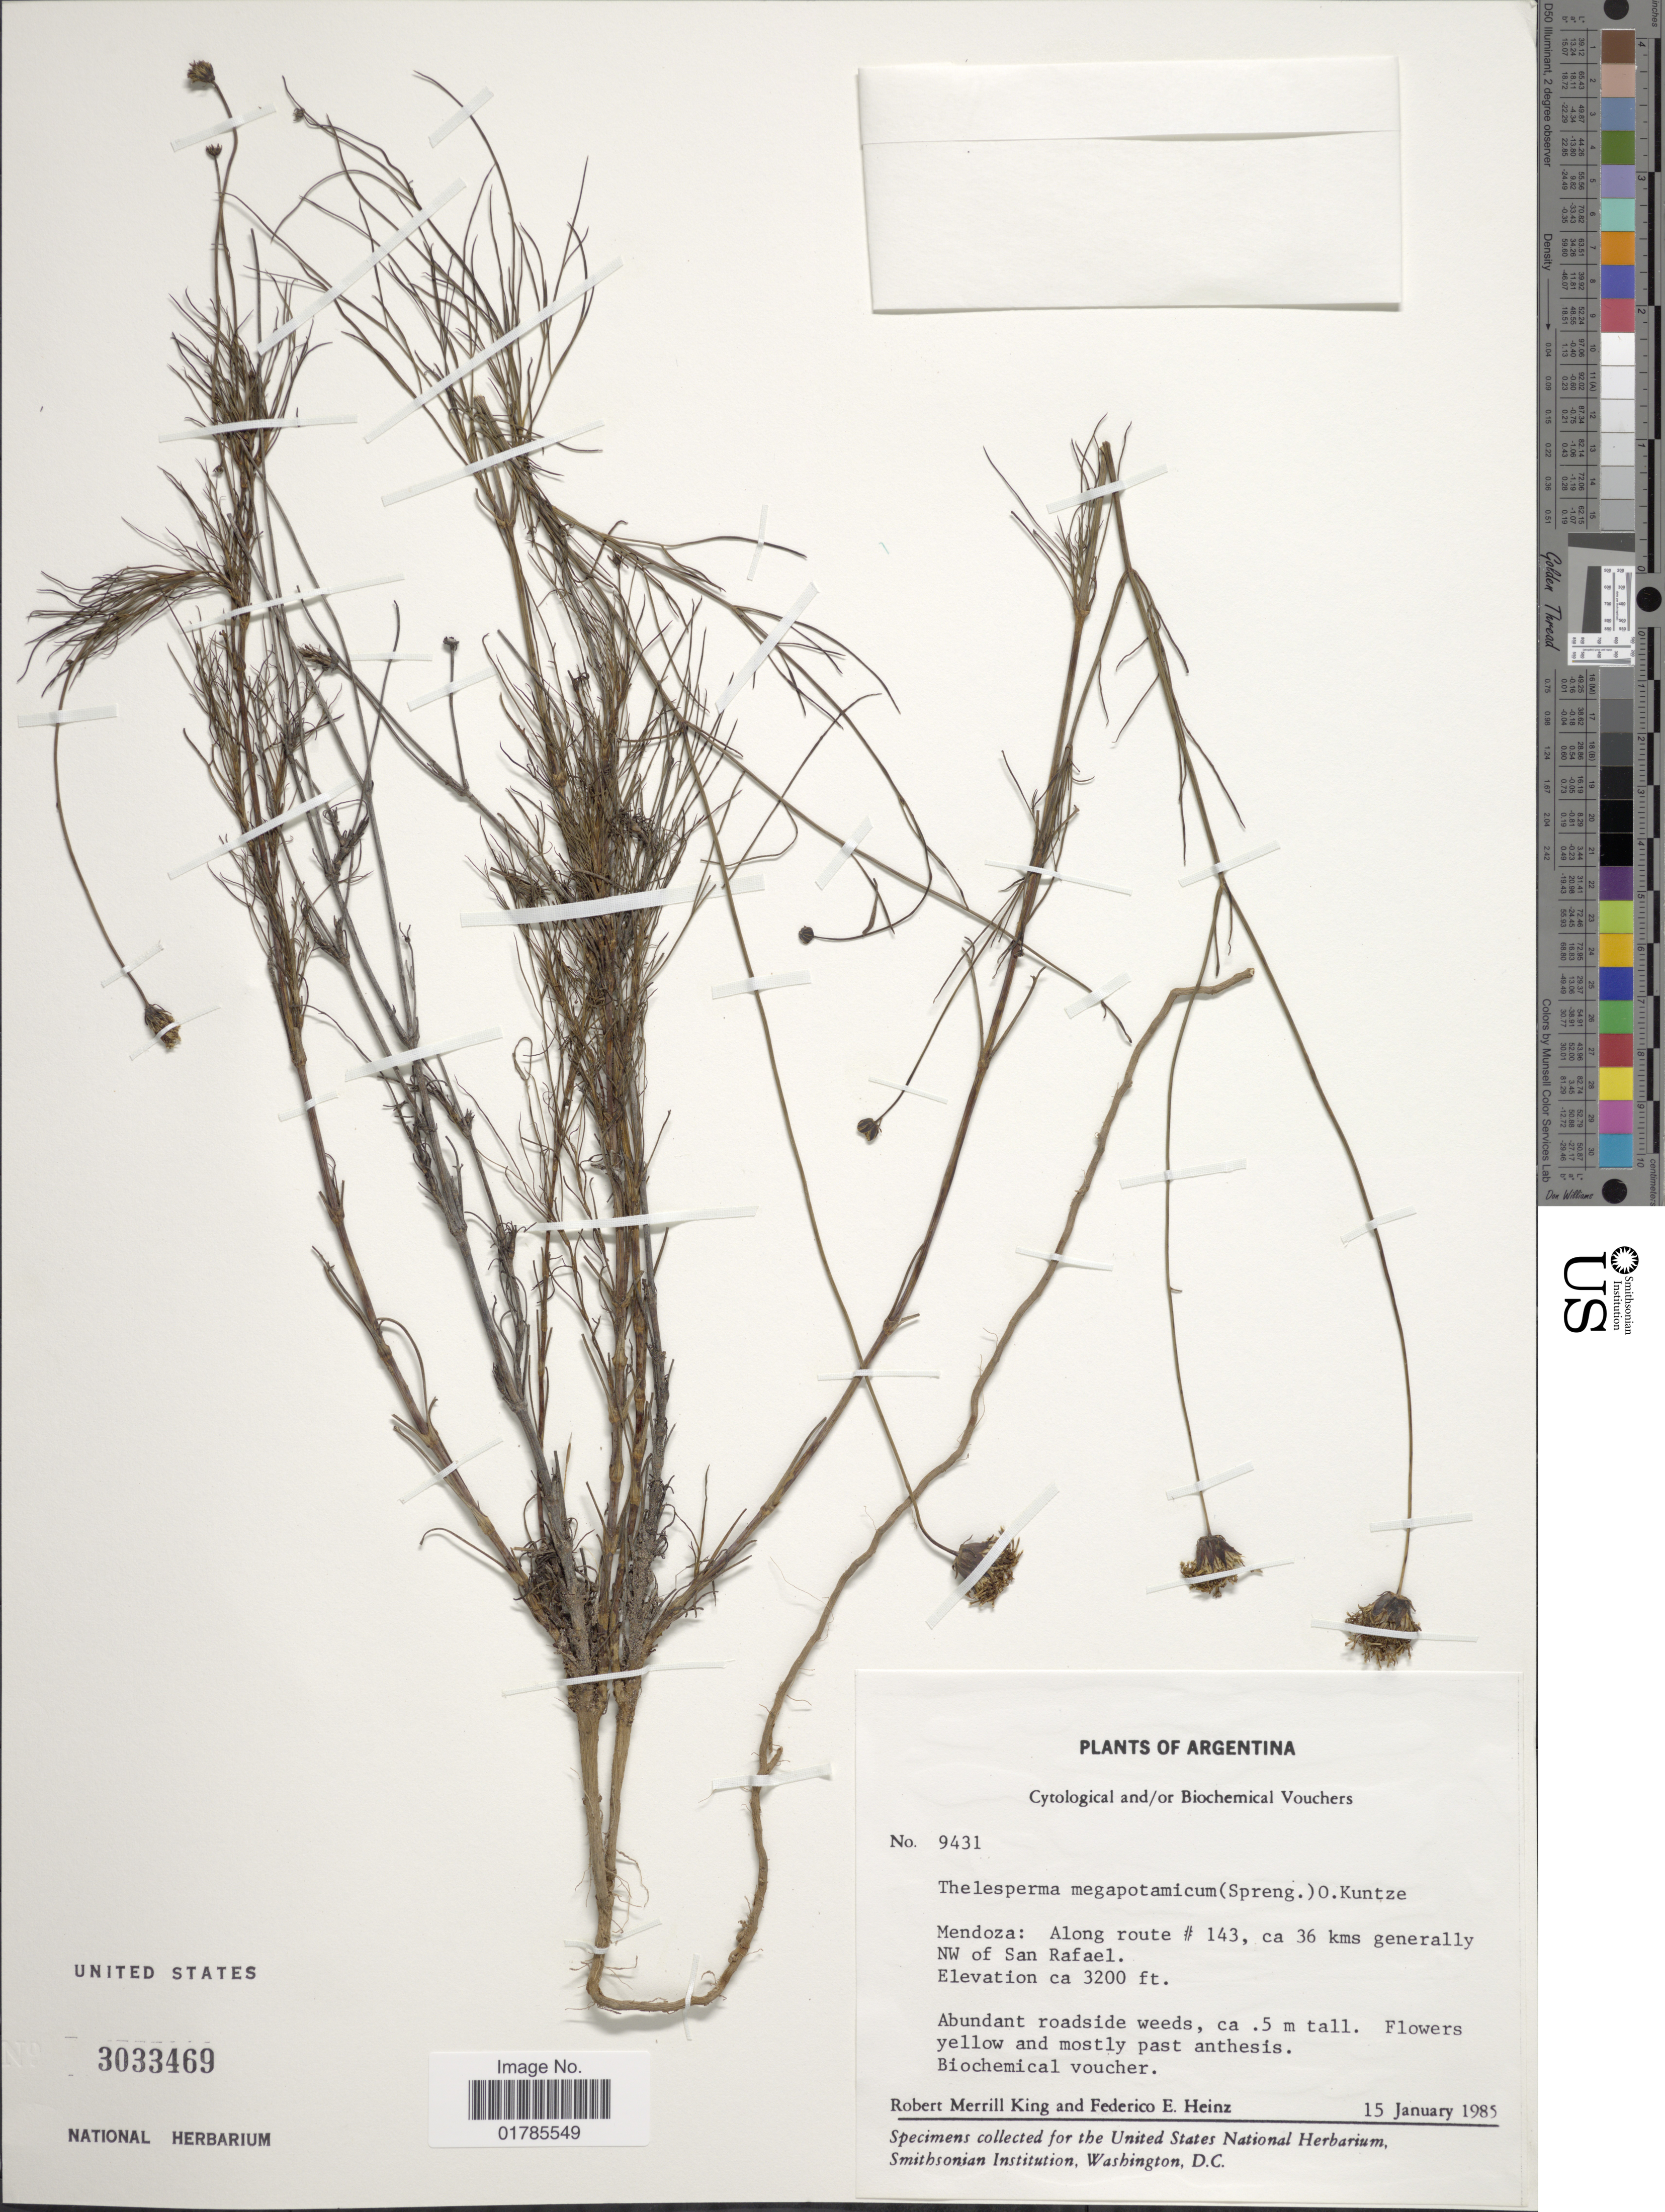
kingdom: Plantae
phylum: Tracheophyta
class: Magnoliopsida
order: Asterales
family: Asteraceae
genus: Thelesperma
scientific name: Thelesperma megapotamicum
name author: (Spreng.) Herter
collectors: R. M. King & F. Heinz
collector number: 9431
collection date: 1985-01-15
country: Argentina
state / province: Mendoza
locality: Along route # 143, ca. 36 kms generally Nw of San Rafael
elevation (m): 975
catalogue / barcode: US 3033469